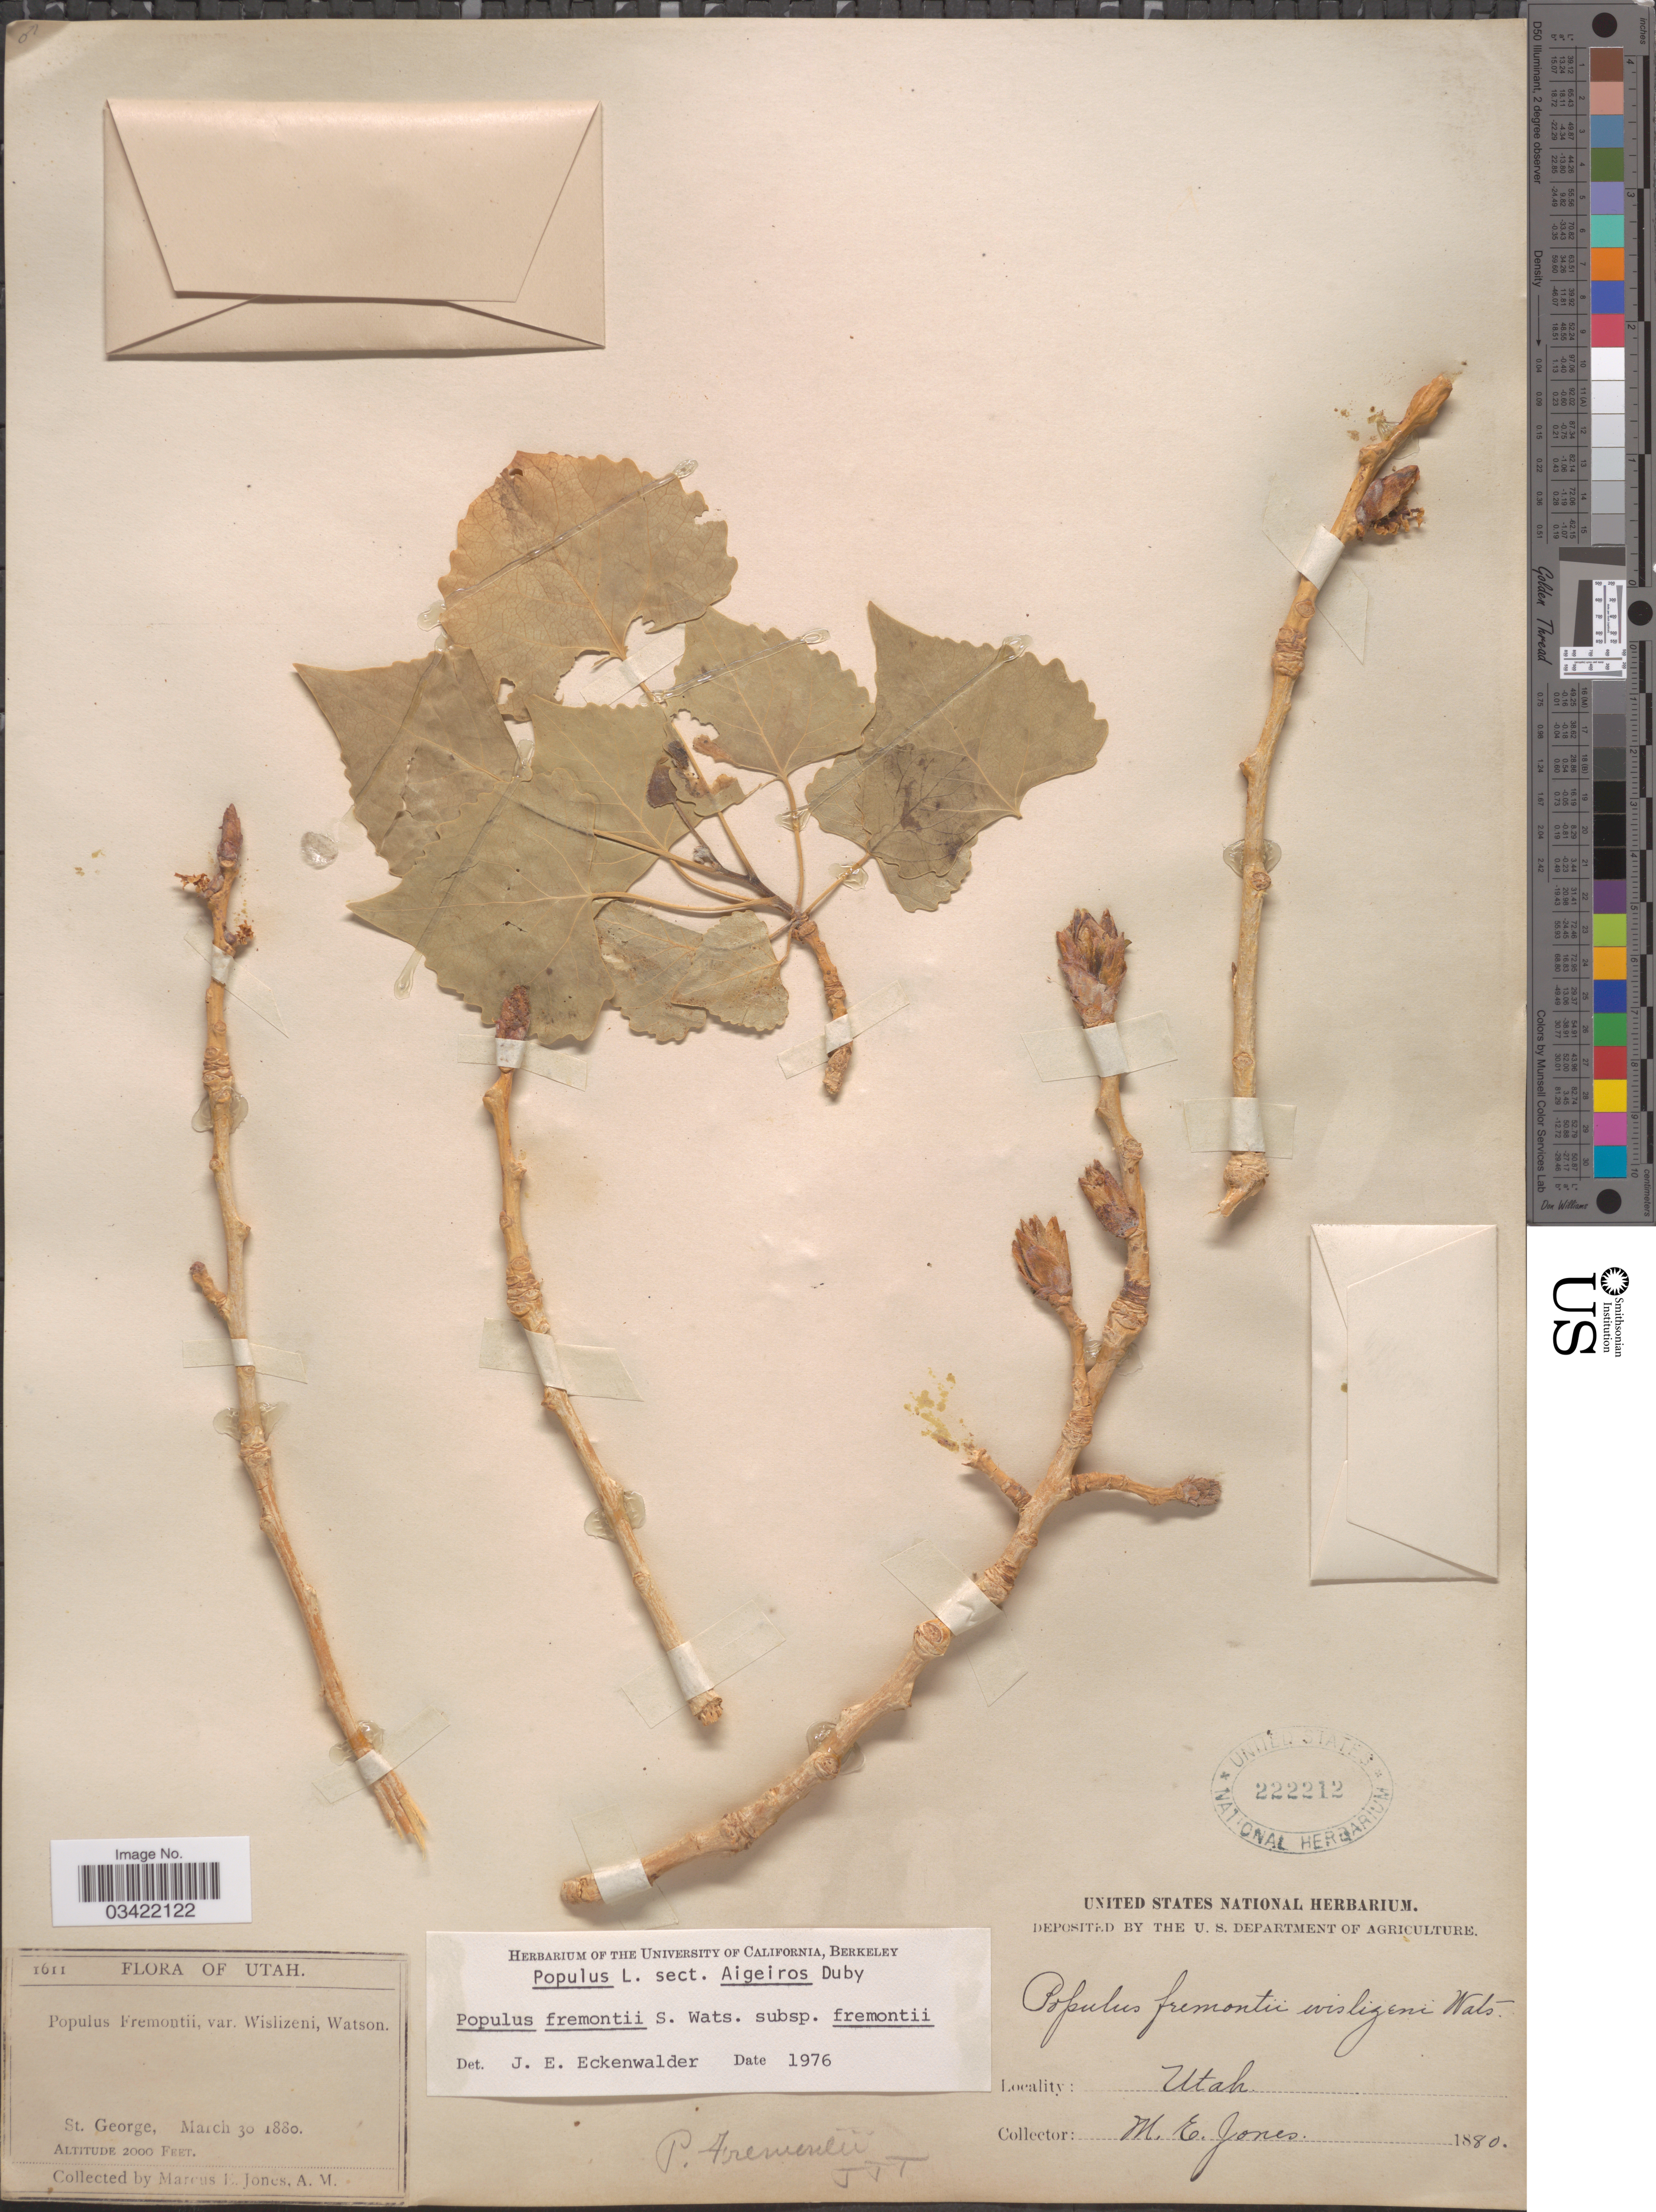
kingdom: Plantae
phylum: Tracheophyta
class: Magnoliopsida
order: Malpighiales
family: Salicaceae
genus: Populus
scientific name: Populus fremontii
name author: S. Watson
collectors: M. E. Jones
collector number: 1611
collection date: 1880-03-30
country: United States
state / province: Utah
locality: St. George.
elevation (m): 610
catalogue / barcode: US 222212